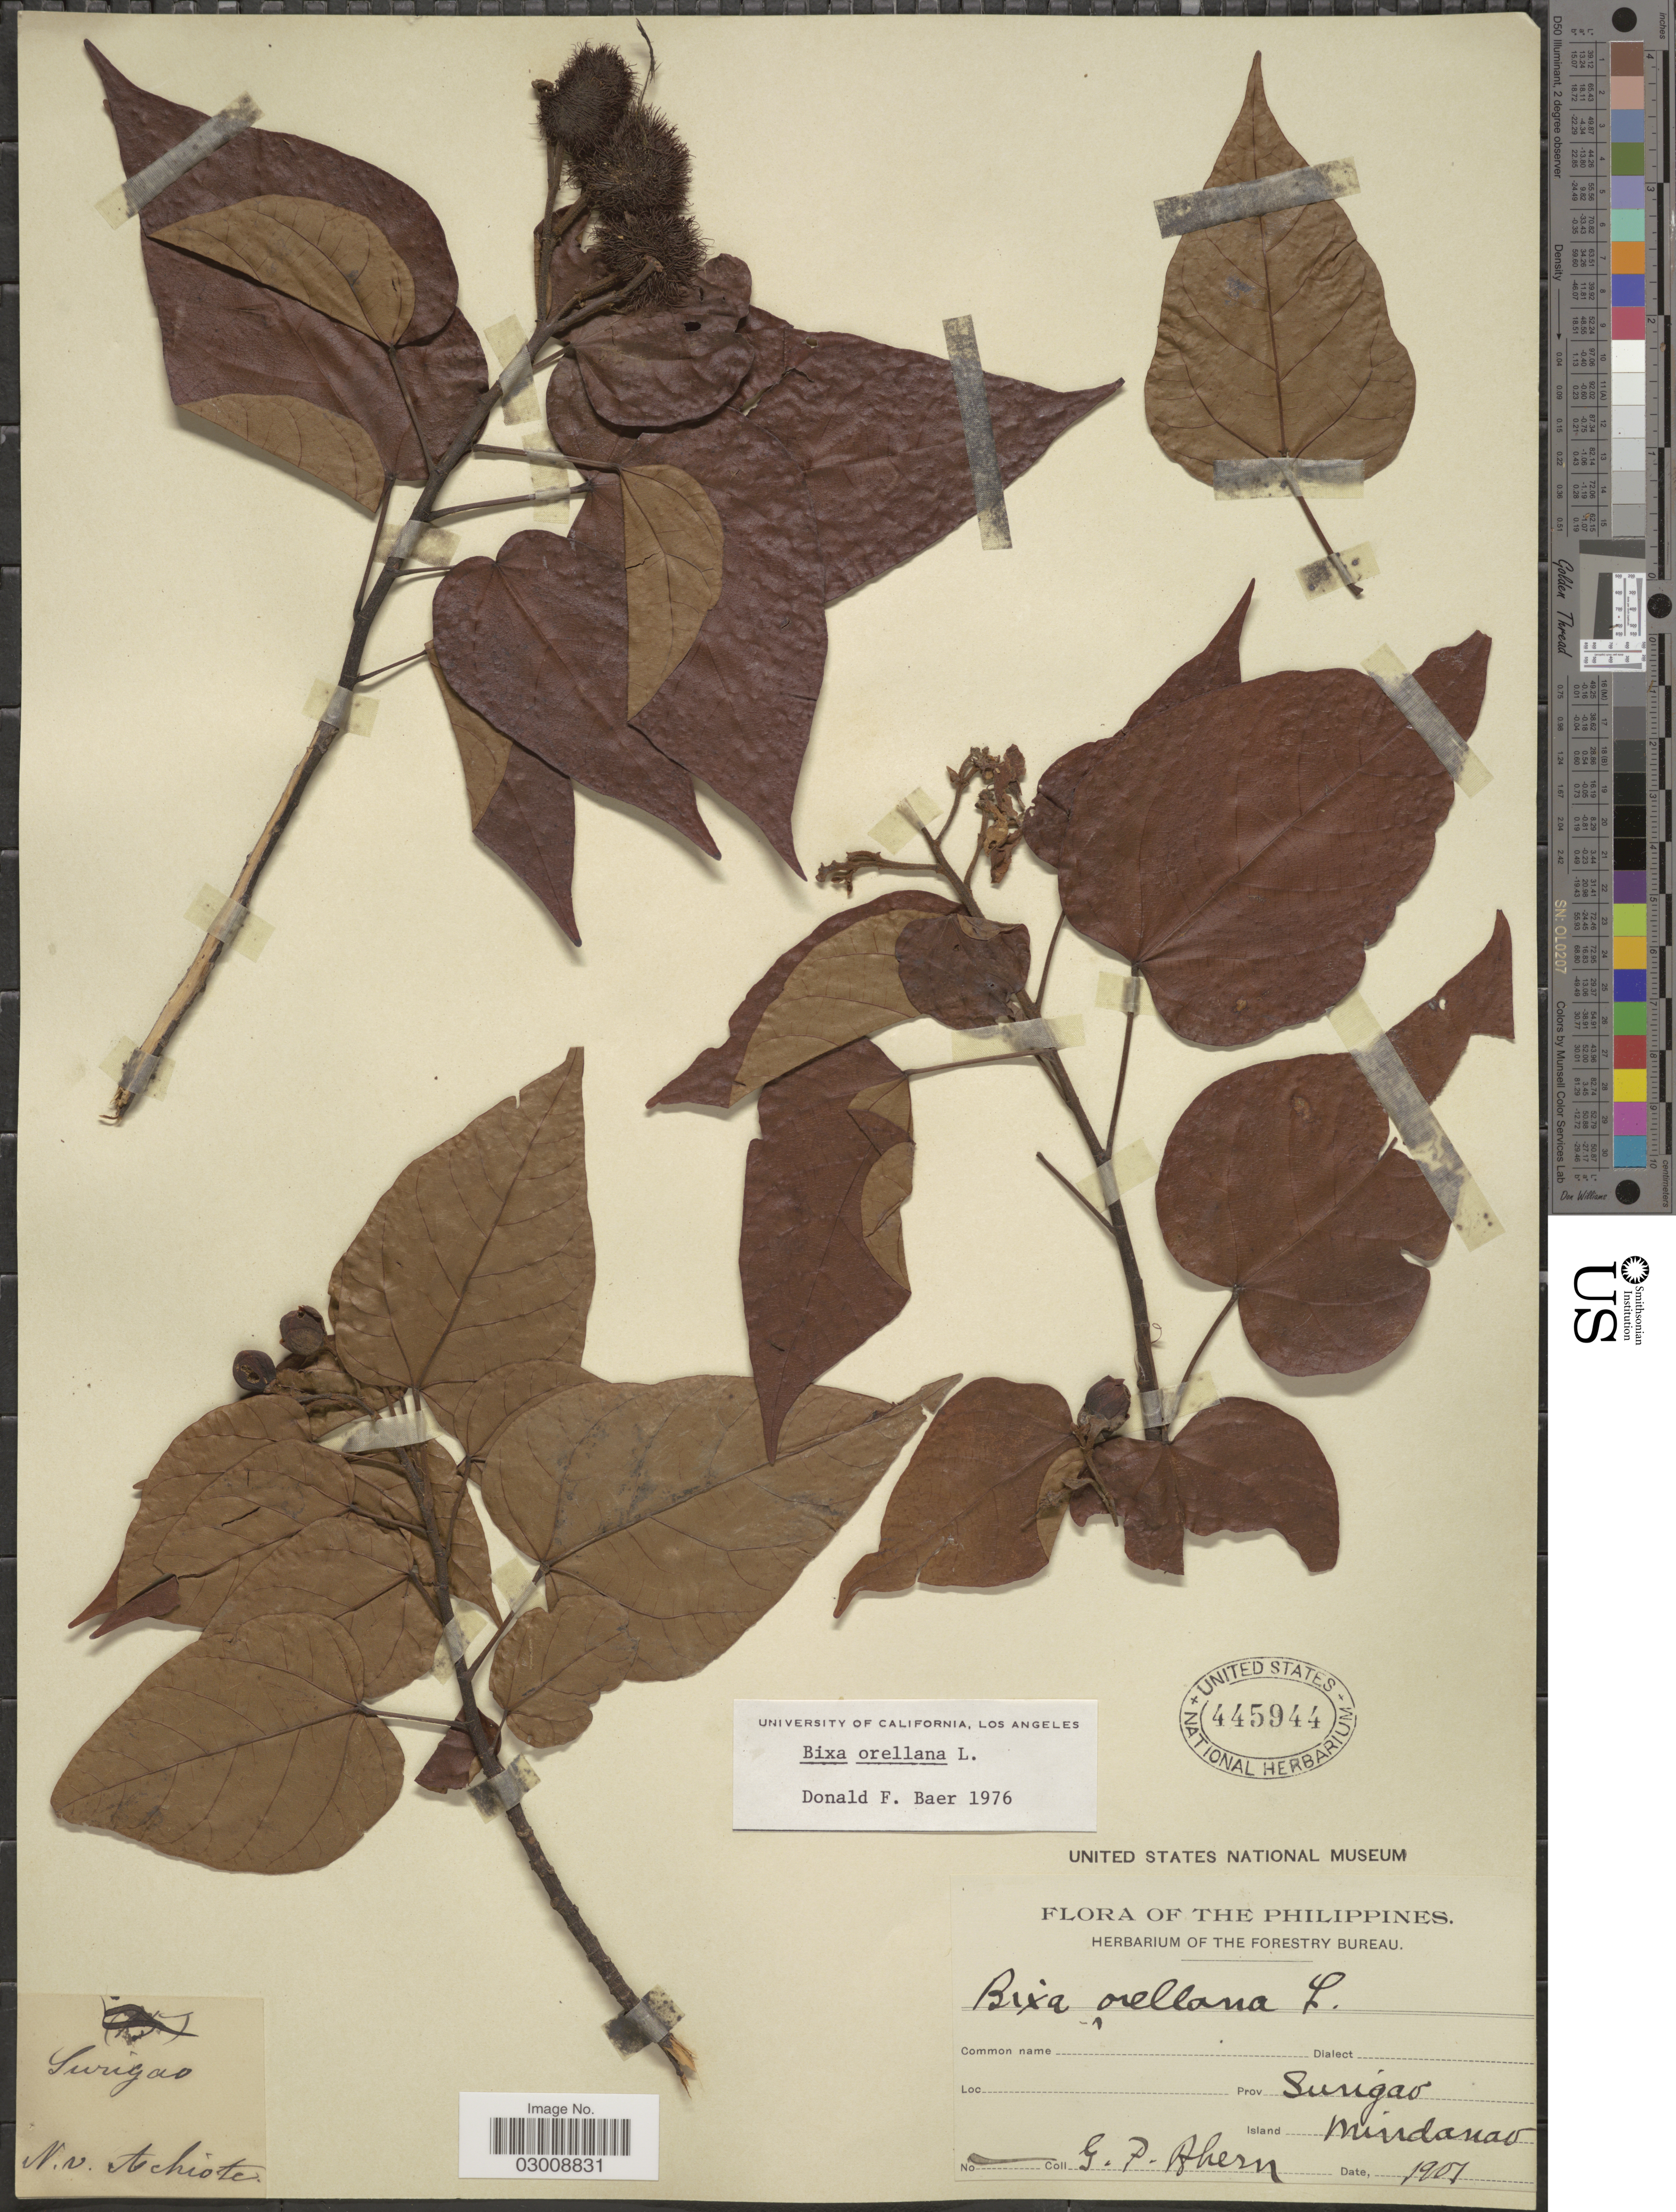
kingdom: Plantae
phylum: Tracheophyta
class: Magnoliopsida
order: Malvales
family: Bixaceae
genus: Bixa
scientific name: Bixa orellana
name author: L.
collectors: G. Ahern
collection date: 1907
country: Philippines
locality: The Philippines. Prov. Surigao. Island Mindanao.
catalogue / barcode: US 445944